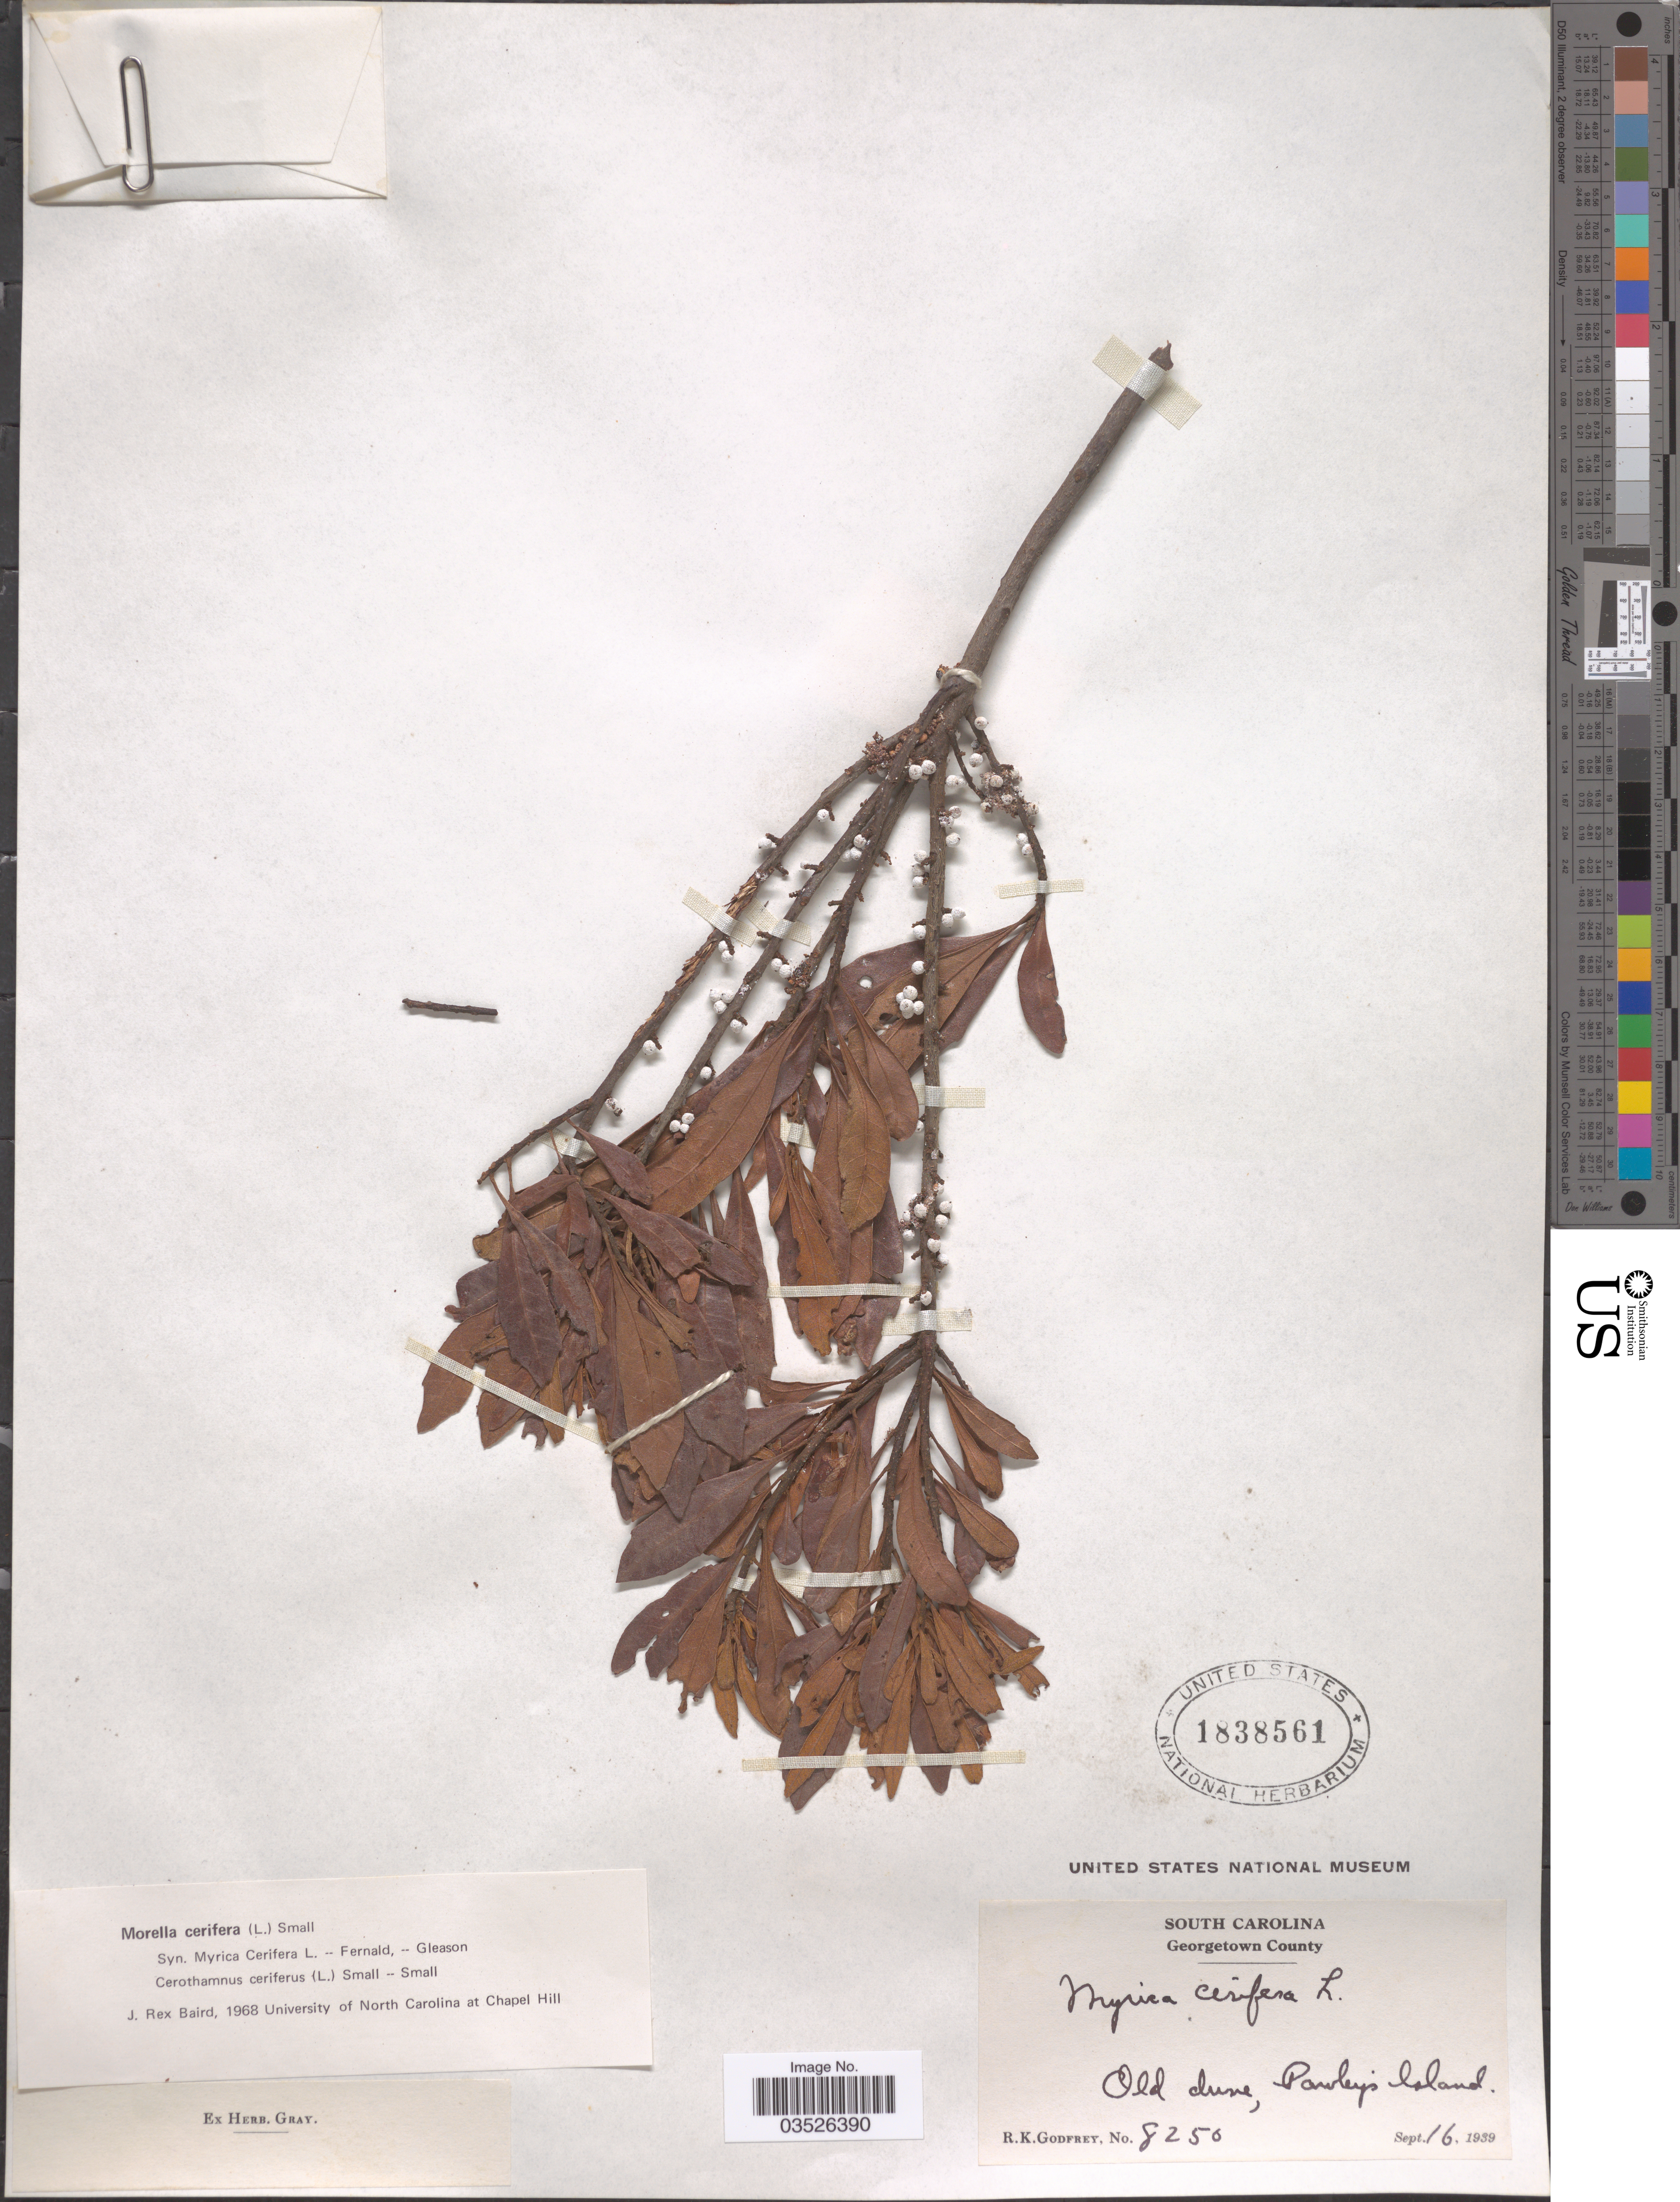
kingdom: Plantae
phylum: Tracheophyta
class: Magnoliopsida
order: Fagales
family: Myricaceae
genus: Morella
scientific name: Morella cerifera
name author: (L.) Small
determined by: Baird, James Rex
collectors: R. K. Godfrey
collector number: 8250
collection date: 1939-09-16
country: United States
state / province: South Carolina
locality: Georgetown County. Pawleys Island.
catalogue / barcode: US 1838561